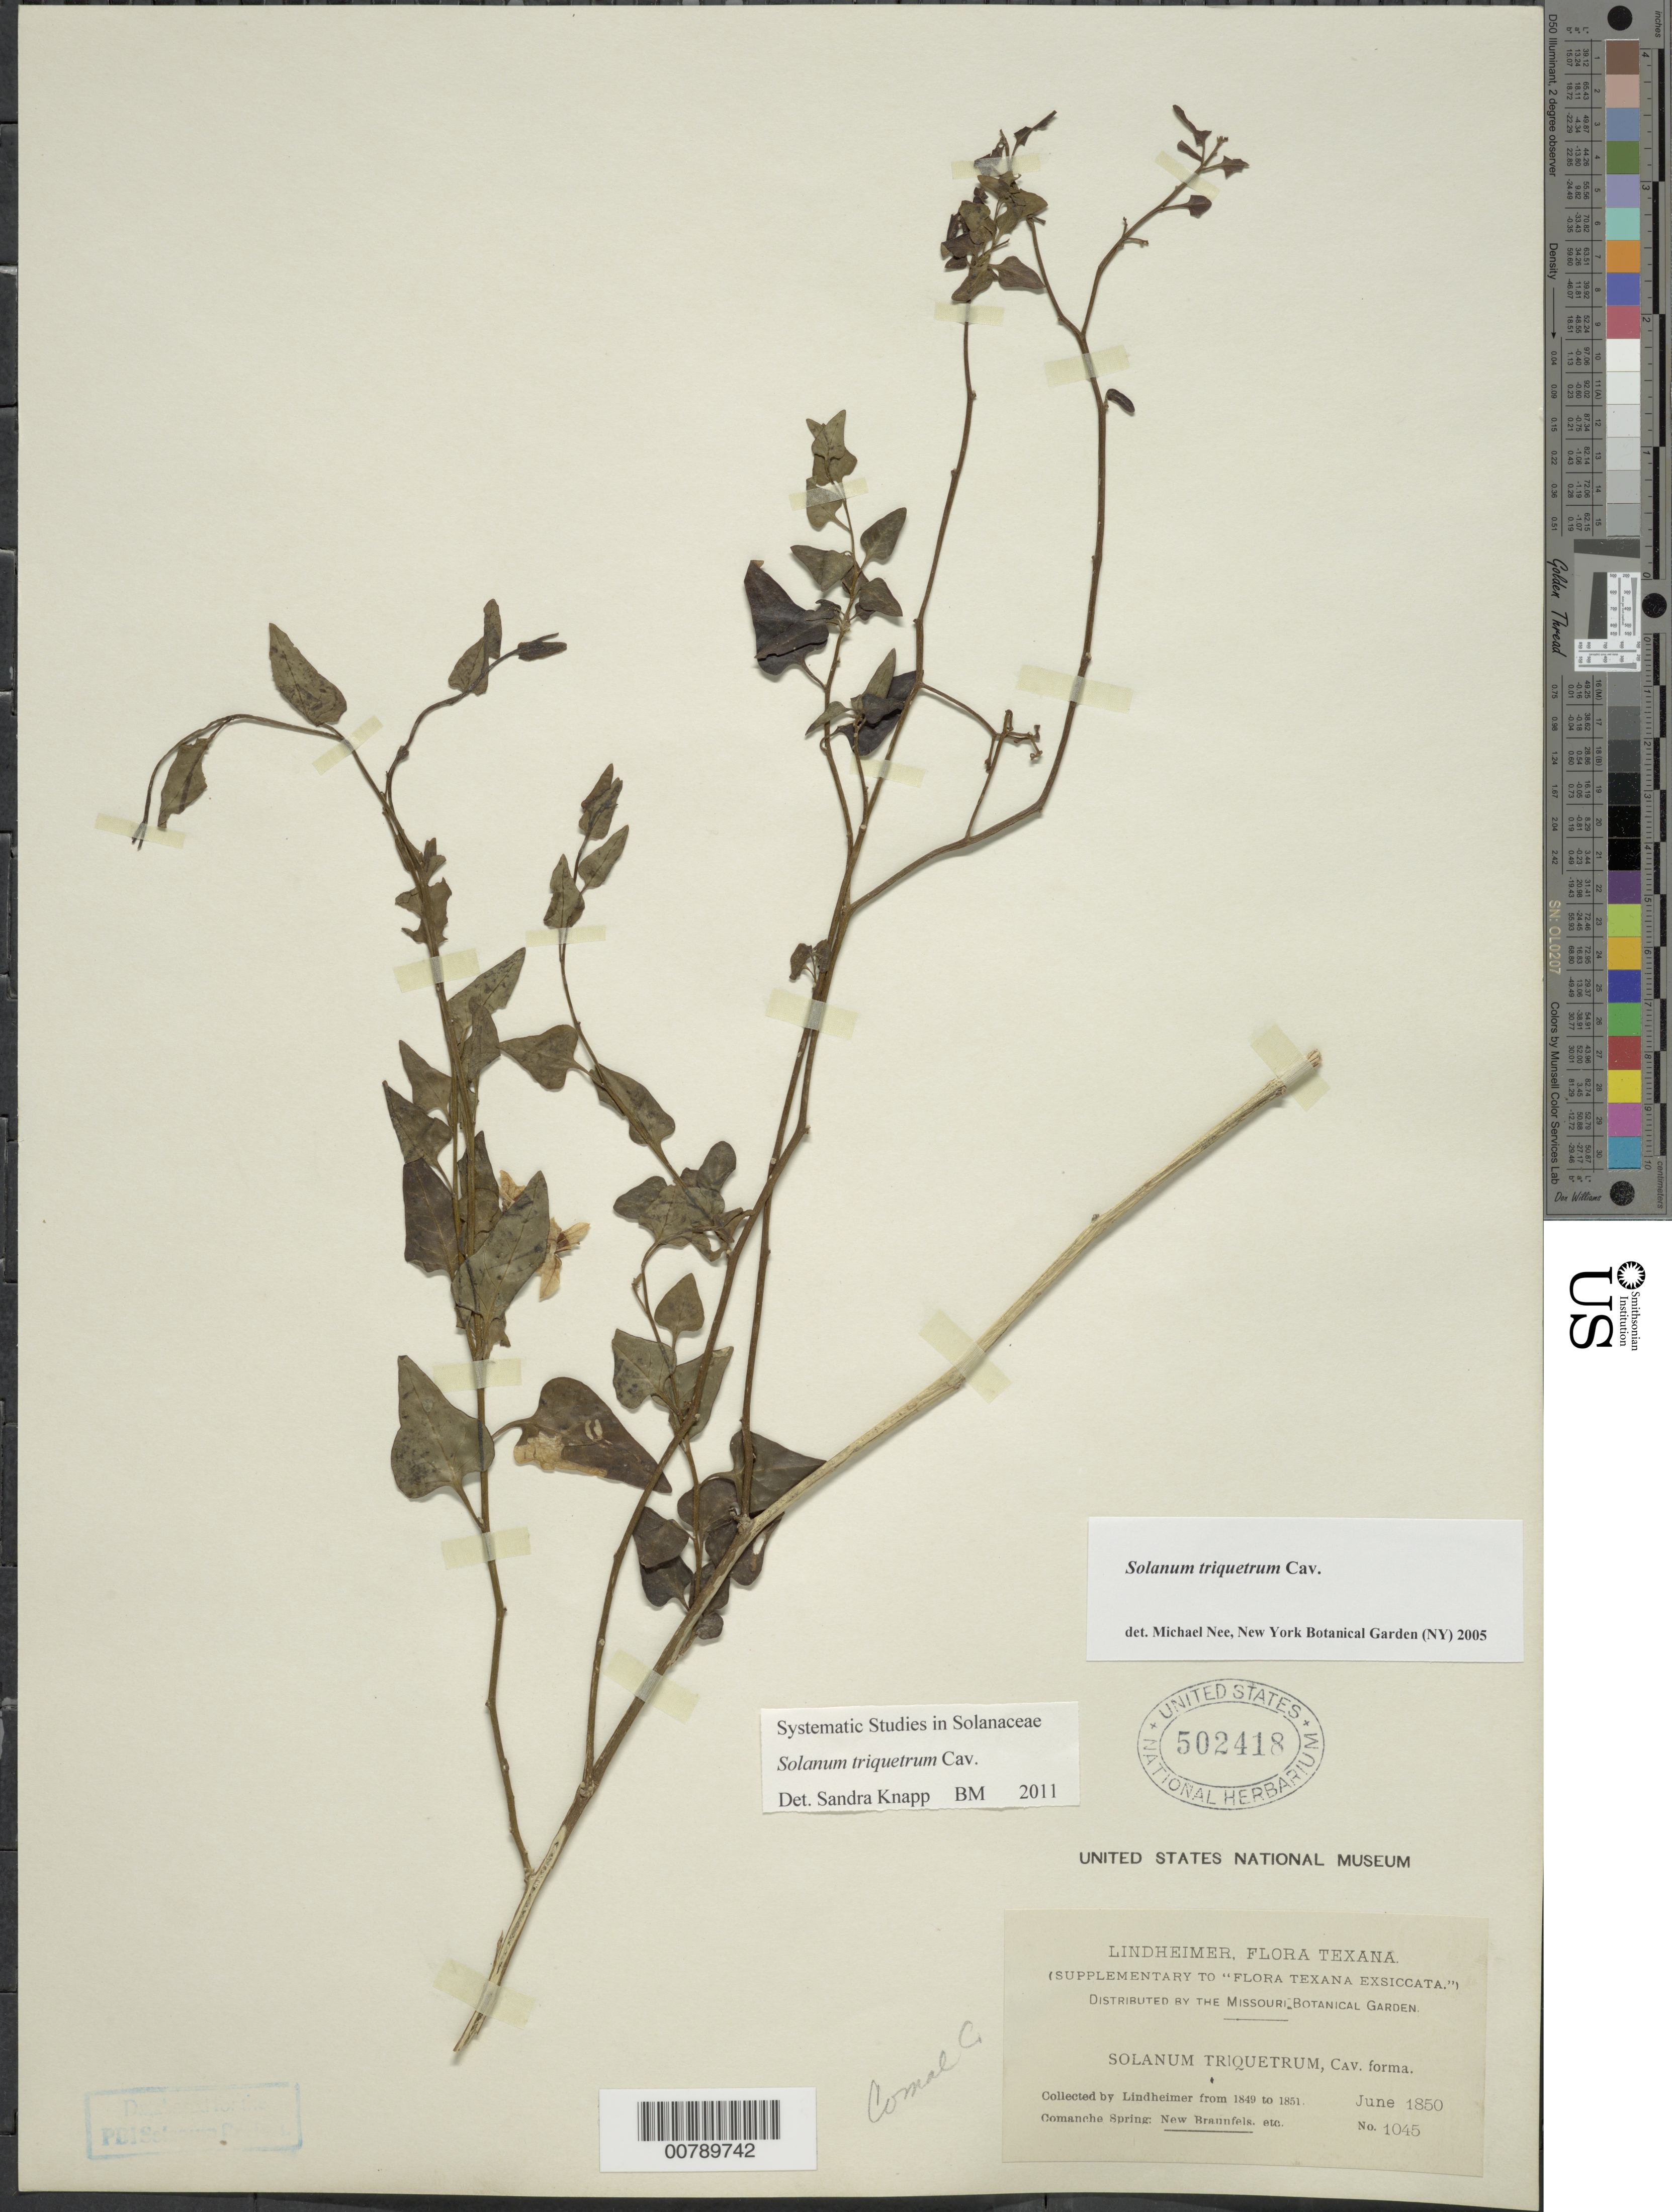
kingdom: Plantae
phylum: Tracheophyta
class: Magnoliopsida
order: Solanales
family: Solanaceae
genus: Solanum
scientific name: Solanum triquetrum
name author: Cav.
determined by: Knapp, S. D.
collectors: F. Lindheimer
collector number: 1045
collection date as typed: Jun 1850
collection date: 1850-06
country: United States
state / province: Texas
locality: Comanche Springs etc.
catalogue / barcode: US 502418